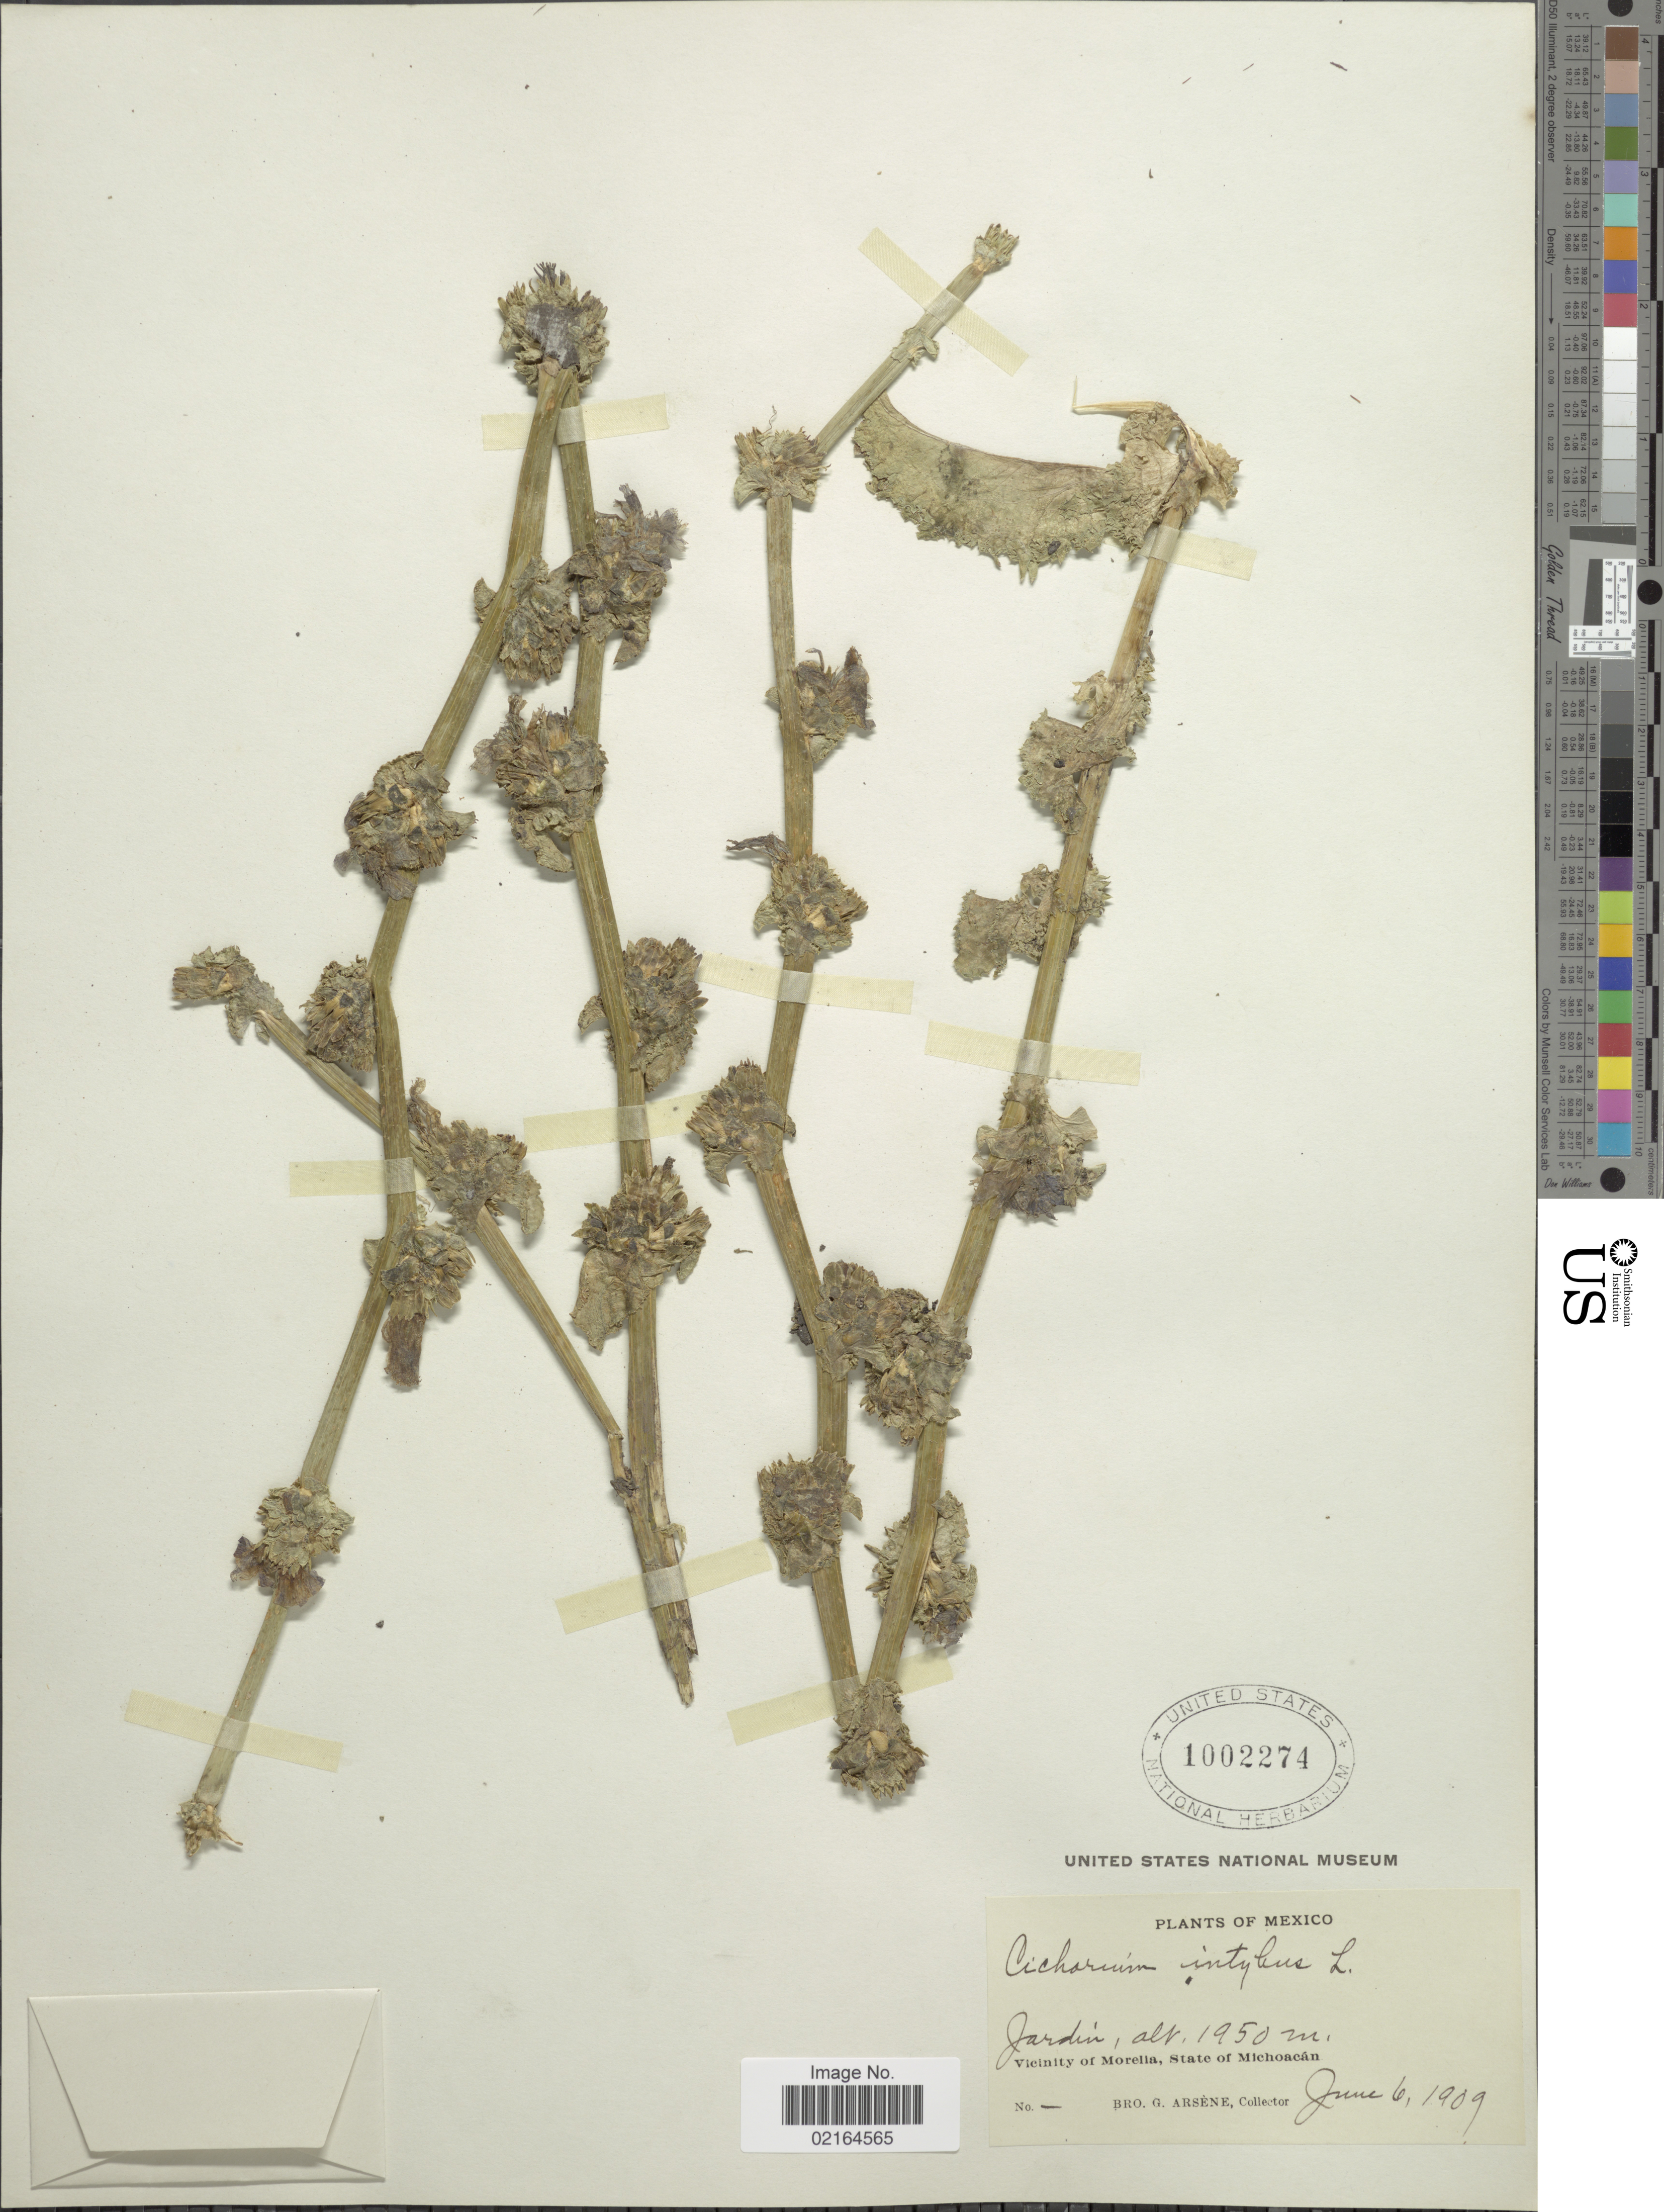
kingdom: Plantae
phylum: Tracheophyta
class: Magnoliopsida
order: Asterales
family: Asteraceae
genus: Cichorium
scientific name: Cichorium intybus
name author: L.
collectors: Bro. G. Arsène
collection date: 1909-06-06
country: Mexico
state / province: Michoacán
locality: Vicinity of Morelia, State of Michoacan, Jardin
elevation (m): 1950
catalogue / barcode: US 1002274